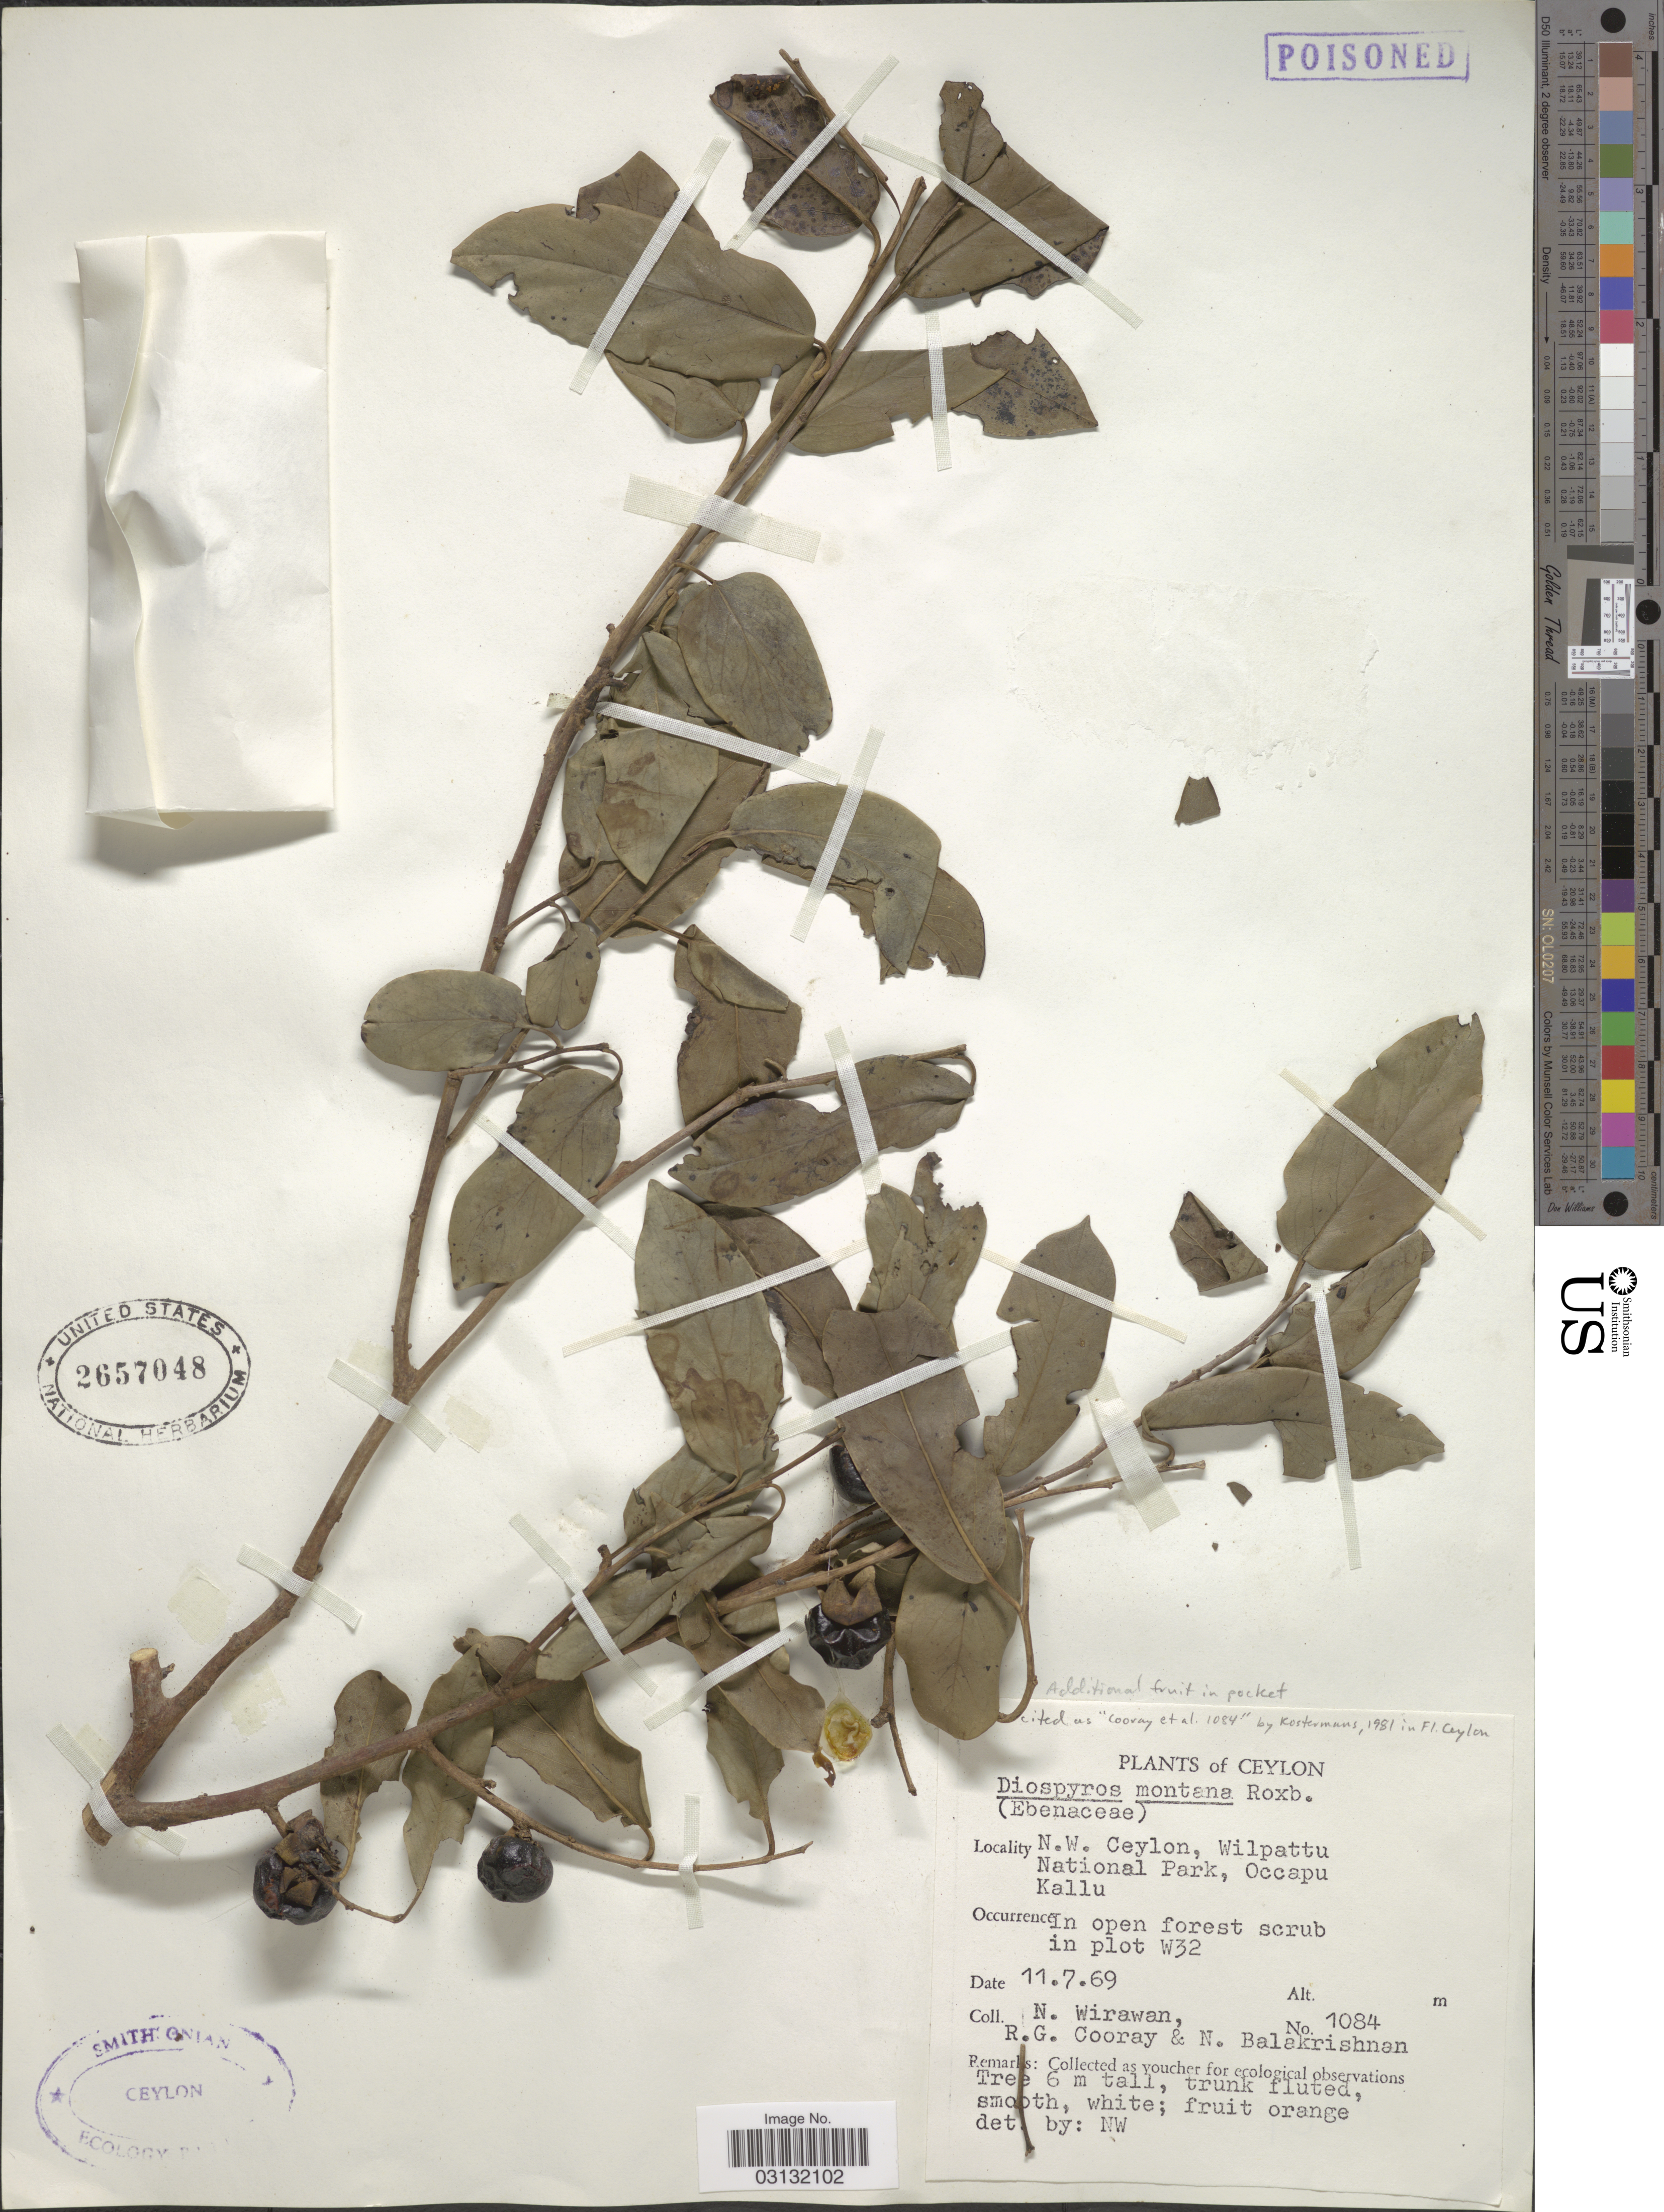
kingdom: Plantae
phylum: Tracheophyta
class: Magnoliopsida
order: Ericales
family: Ebenaceae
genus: Diospyros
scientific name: Diospyros montana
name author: Roxb.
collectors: N. Wirawan, R. Cooray & N. Balakrishnan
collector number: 1084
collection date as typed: Transcribed d/m/y: 11/7/69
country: Sri Lanka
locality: Ceylon, N. W. Ceylon, Wilpattu National Park, Occapu Kallu, In open forest scrub in plot W32.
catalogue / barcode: US 2657048